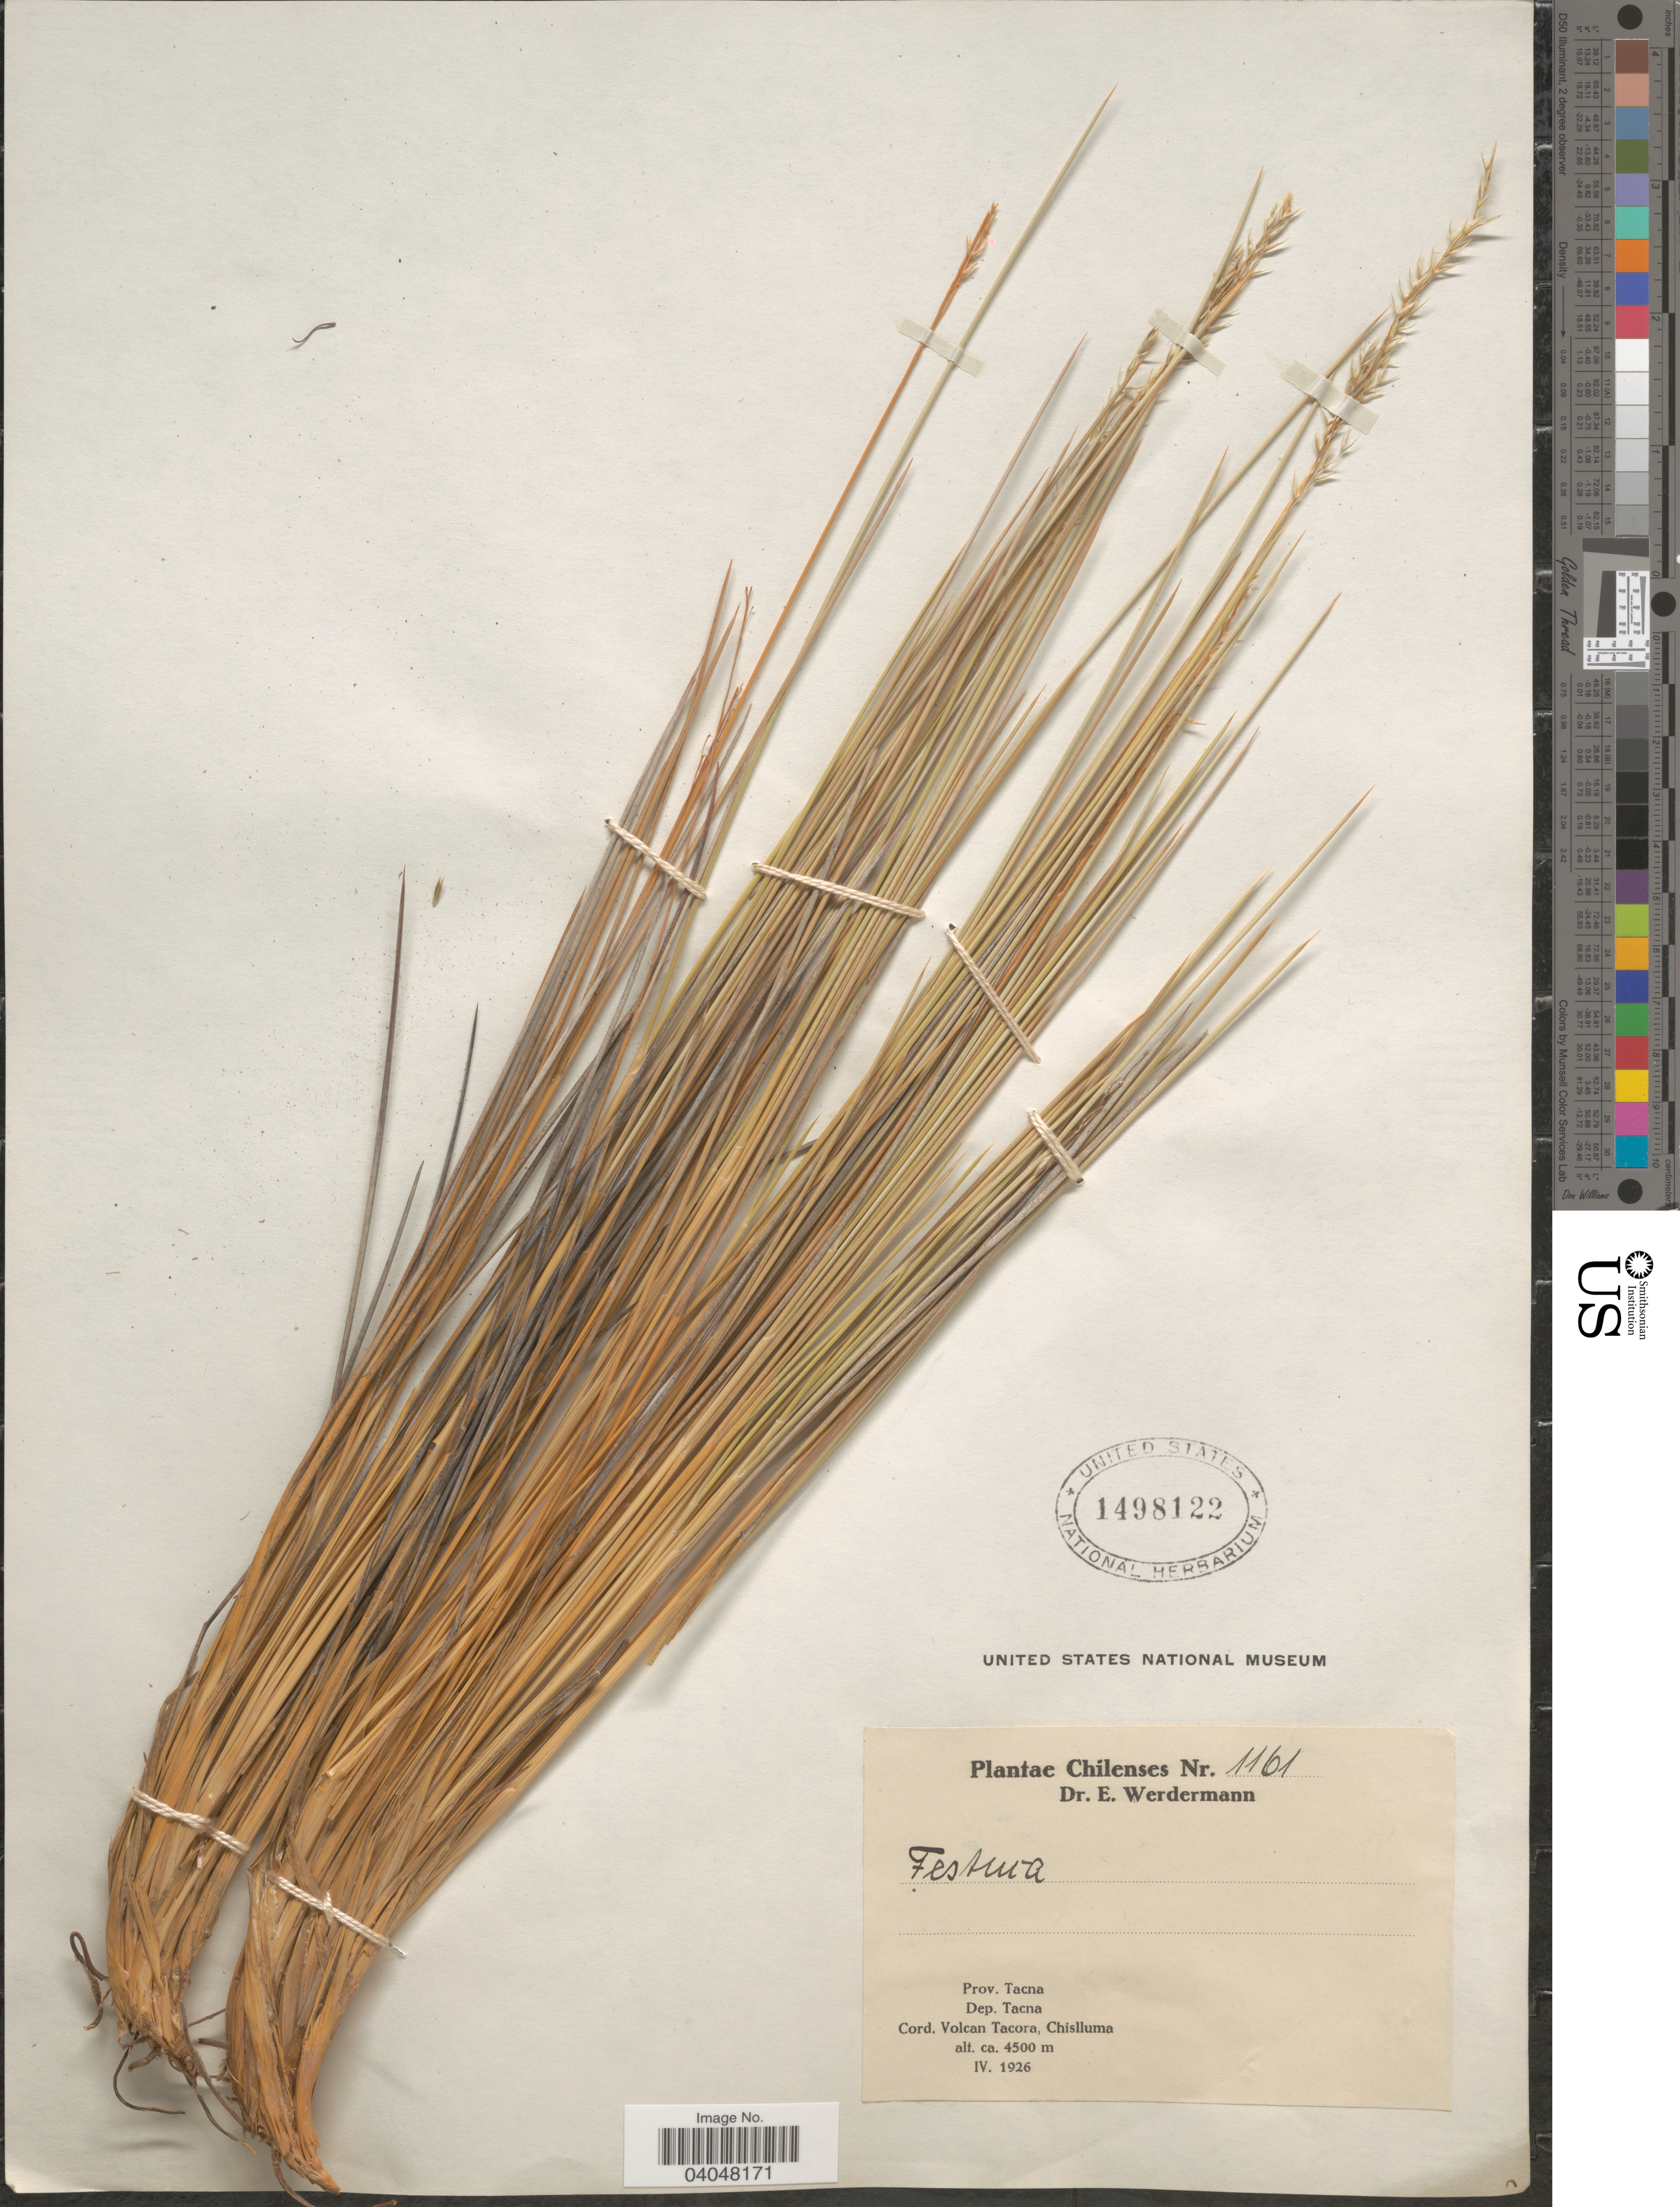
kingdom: Plantae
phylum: Tracheophyta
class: Liliopsida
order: Poales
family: Poaceae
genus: Festuca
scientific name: Festuca orthophylla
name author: Pilg.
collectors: E. Werdermann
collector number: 1161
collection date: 1926-04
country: Peru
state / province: Tacna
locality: Dep. Tacna. Cord. Volcan Tacora, Chislluma.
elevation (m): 4500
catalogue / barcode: US 1498122